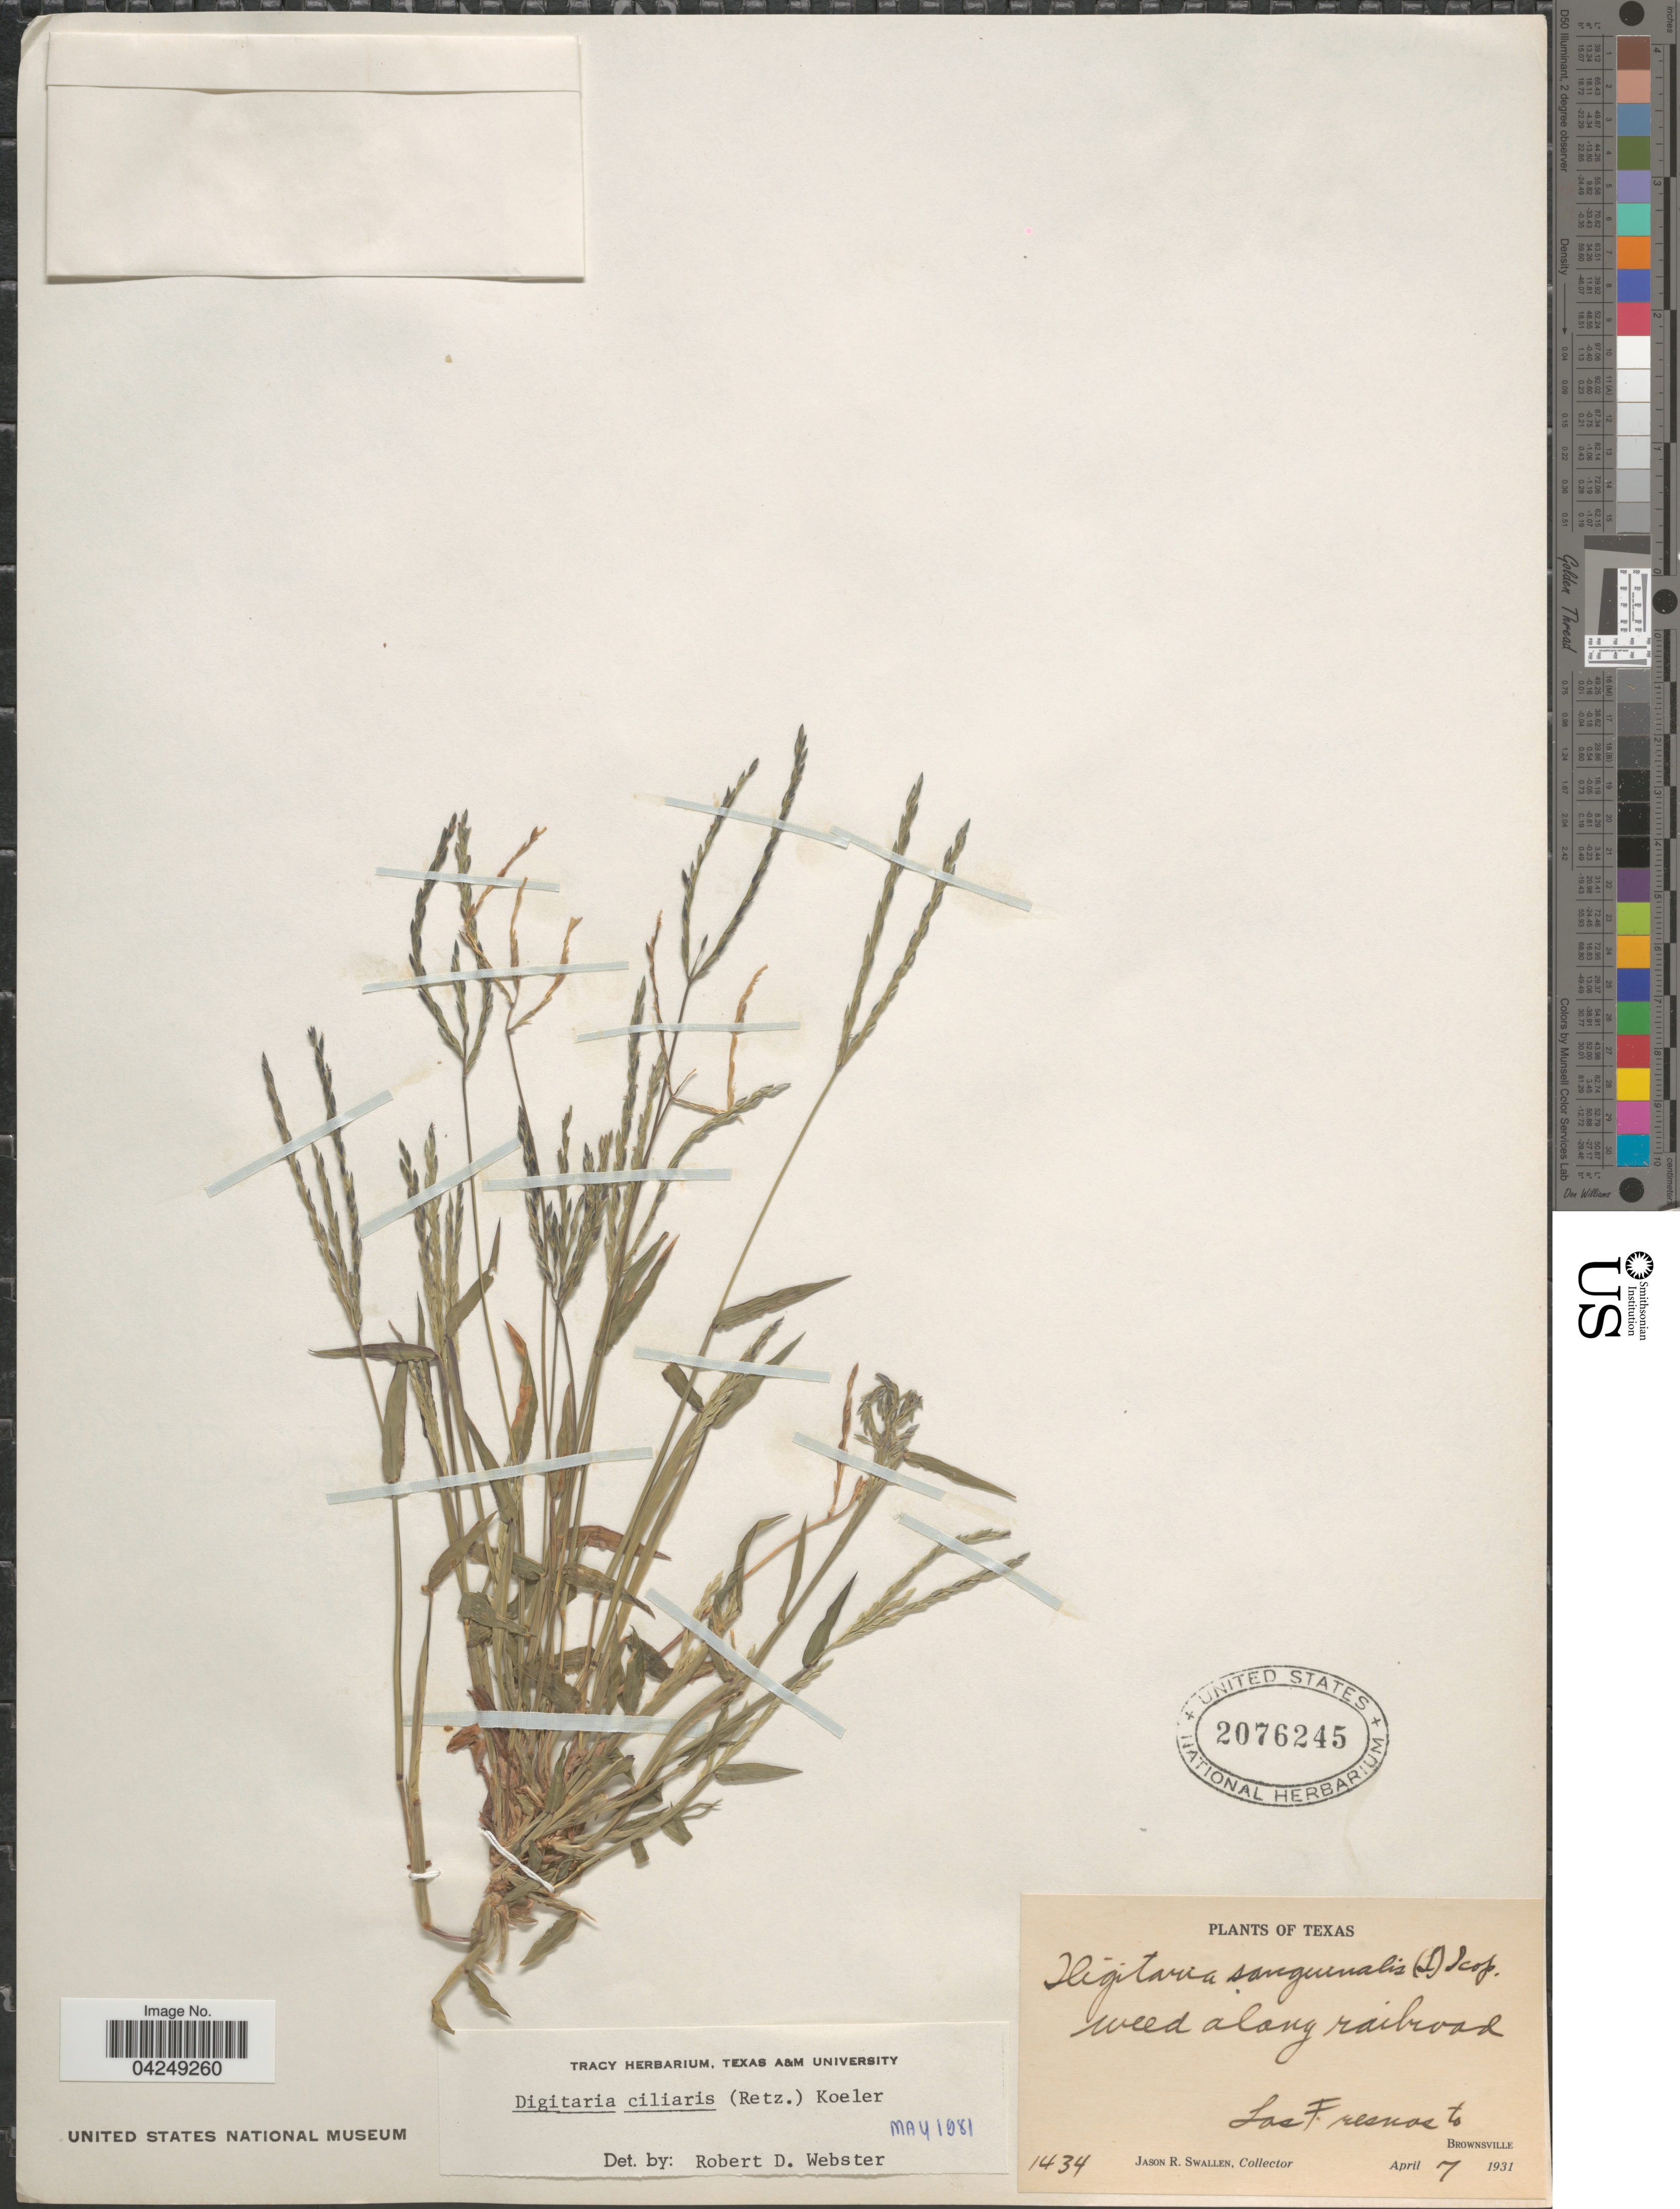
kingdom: Plantae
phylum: Tracheophyta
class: Liliopsida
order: Poales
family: Poaceae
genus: Digitaria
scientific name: Digitaria ciliaris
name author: (Retz.) Koeler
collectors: J. R. Swallen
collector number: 1434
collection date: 1931-04-07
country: United States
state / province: Texas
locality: Los Fresnos to Brownsville.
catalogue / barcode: US 2076245